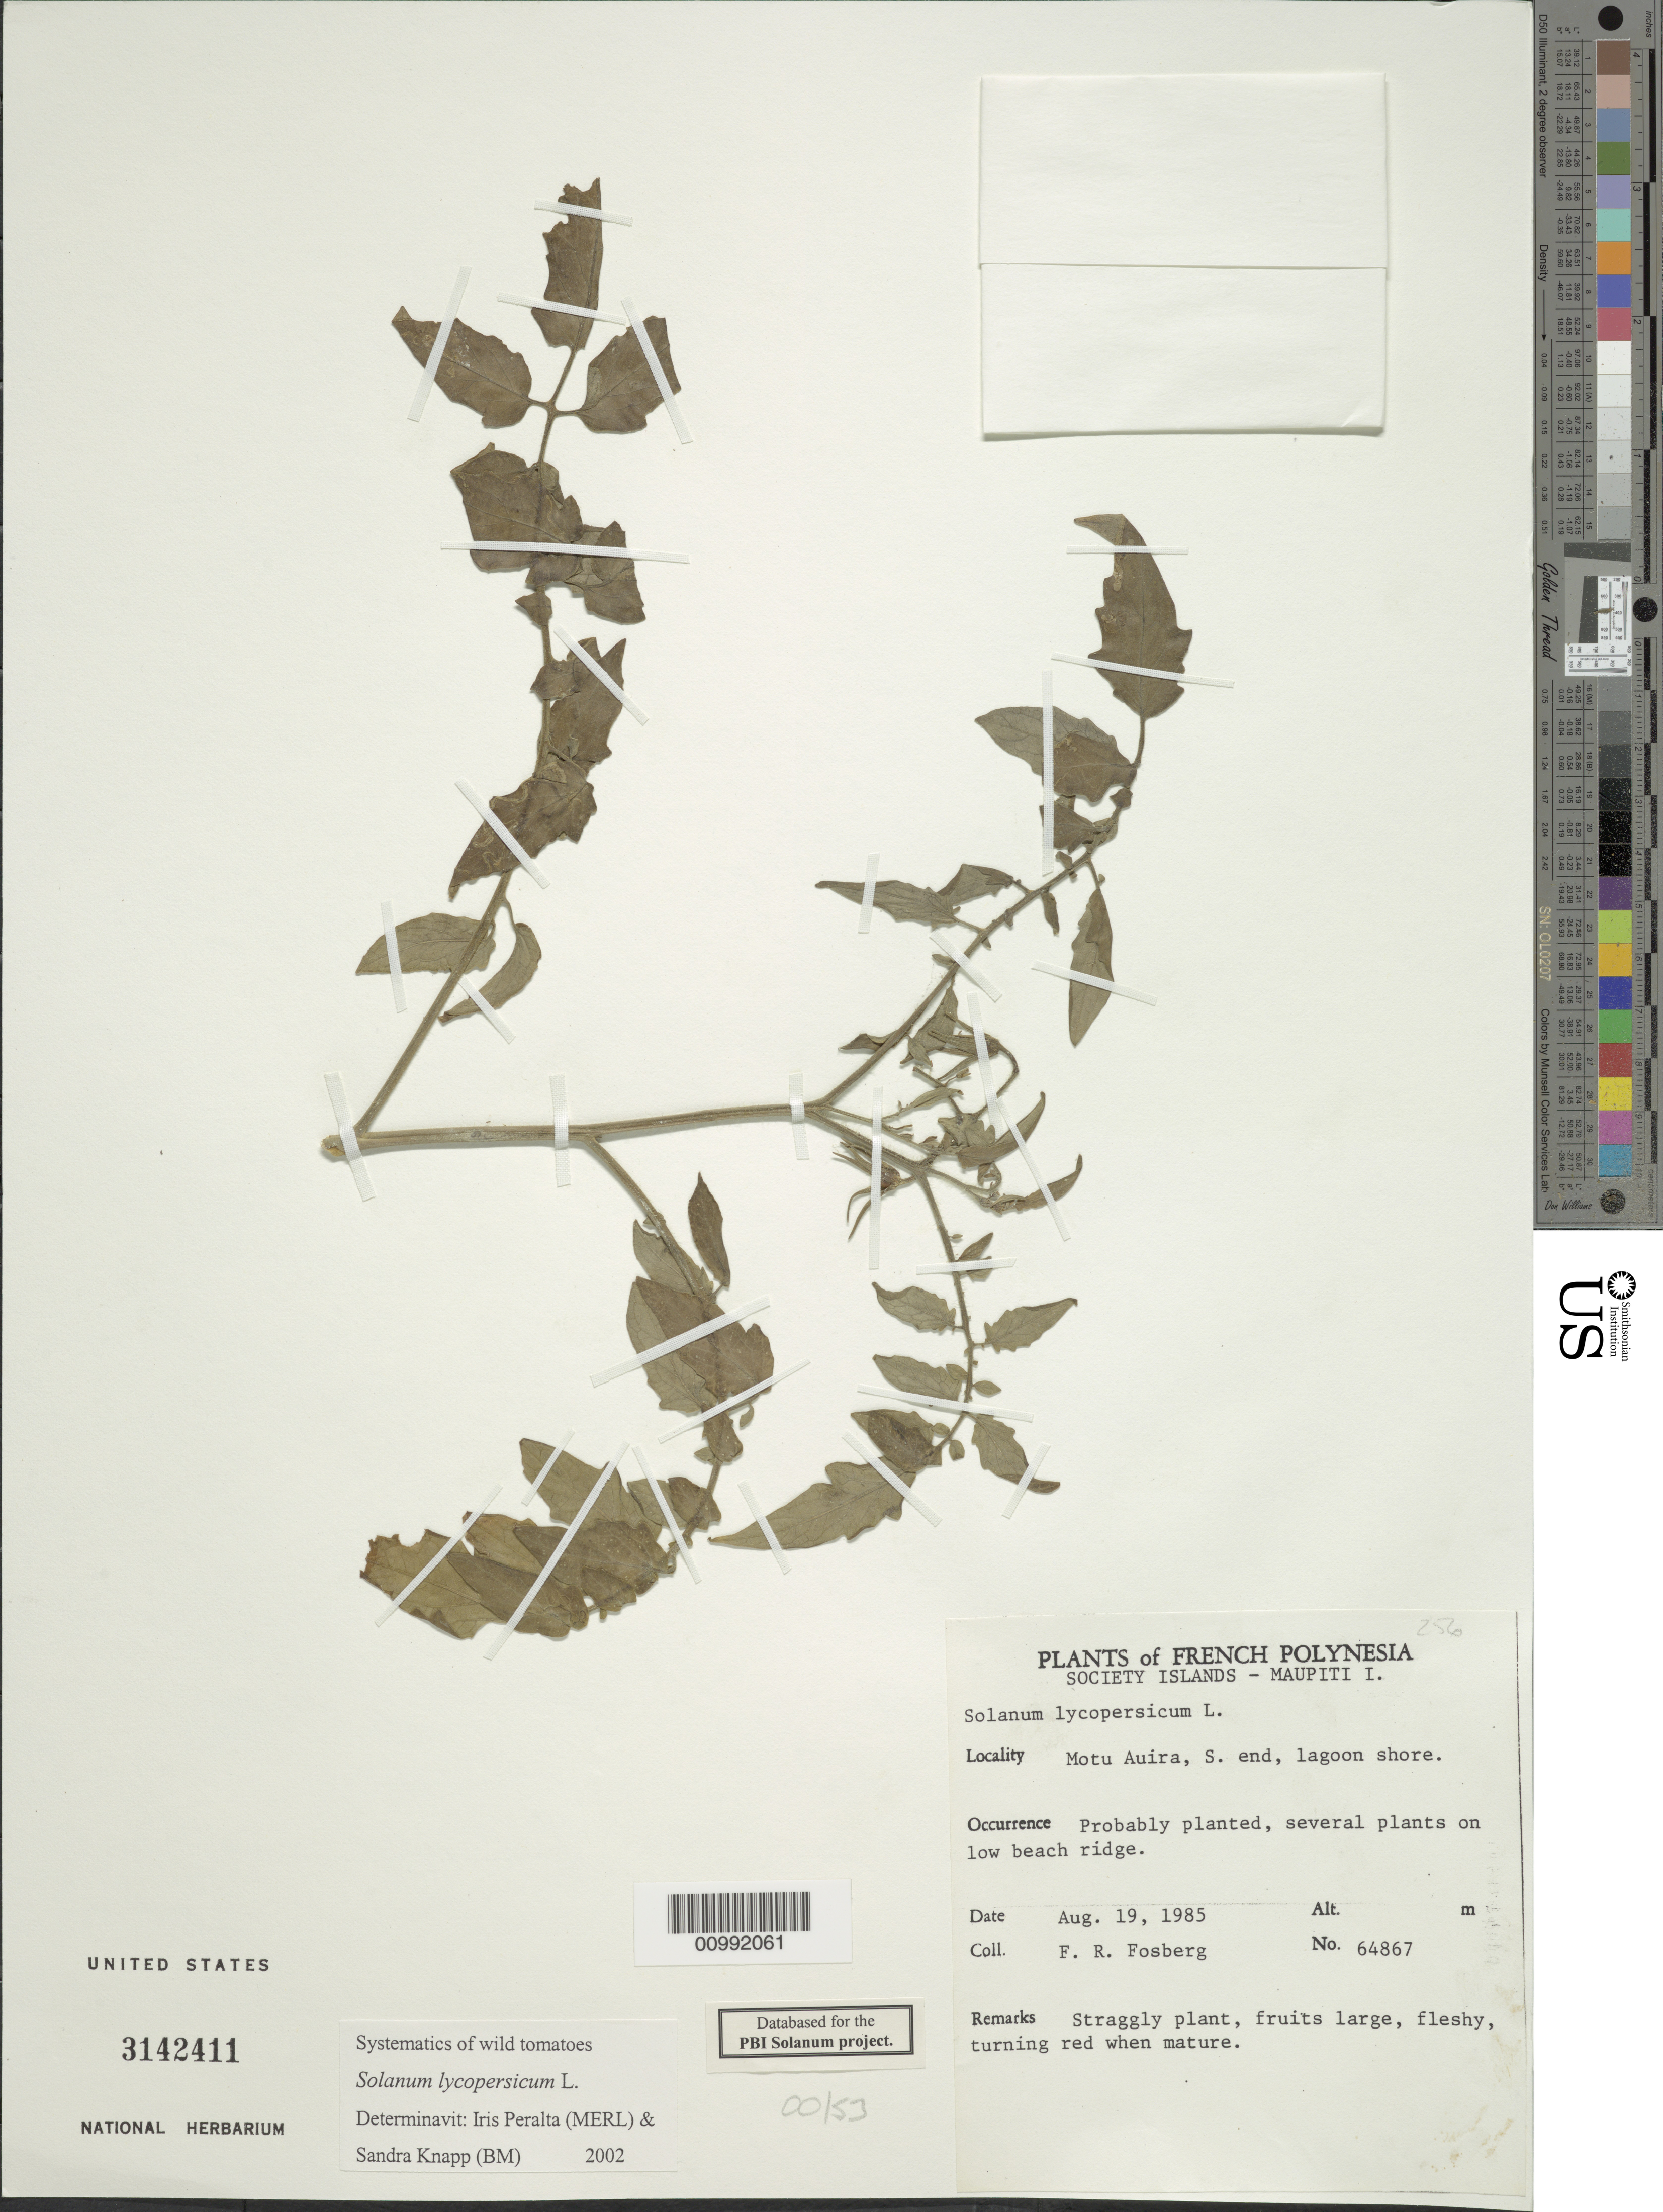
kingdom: Plantae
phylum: Tracheophyta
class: Magnoliopsida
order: Solanales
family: Solanaceae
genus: Solanum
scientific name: Solanum lycopersicum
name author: L.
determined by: Peralta, Iris E.; Knapp, S. D.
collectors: F. R. Fosberg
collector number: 64867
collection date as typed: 19 Aug 1985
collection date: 1985-08-19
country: French Polynesia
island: Maupiti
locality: Maupiti Island, Motu Auira, S end, Lagoon shore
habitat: h: low beach ridge;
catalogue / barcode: US 3142411